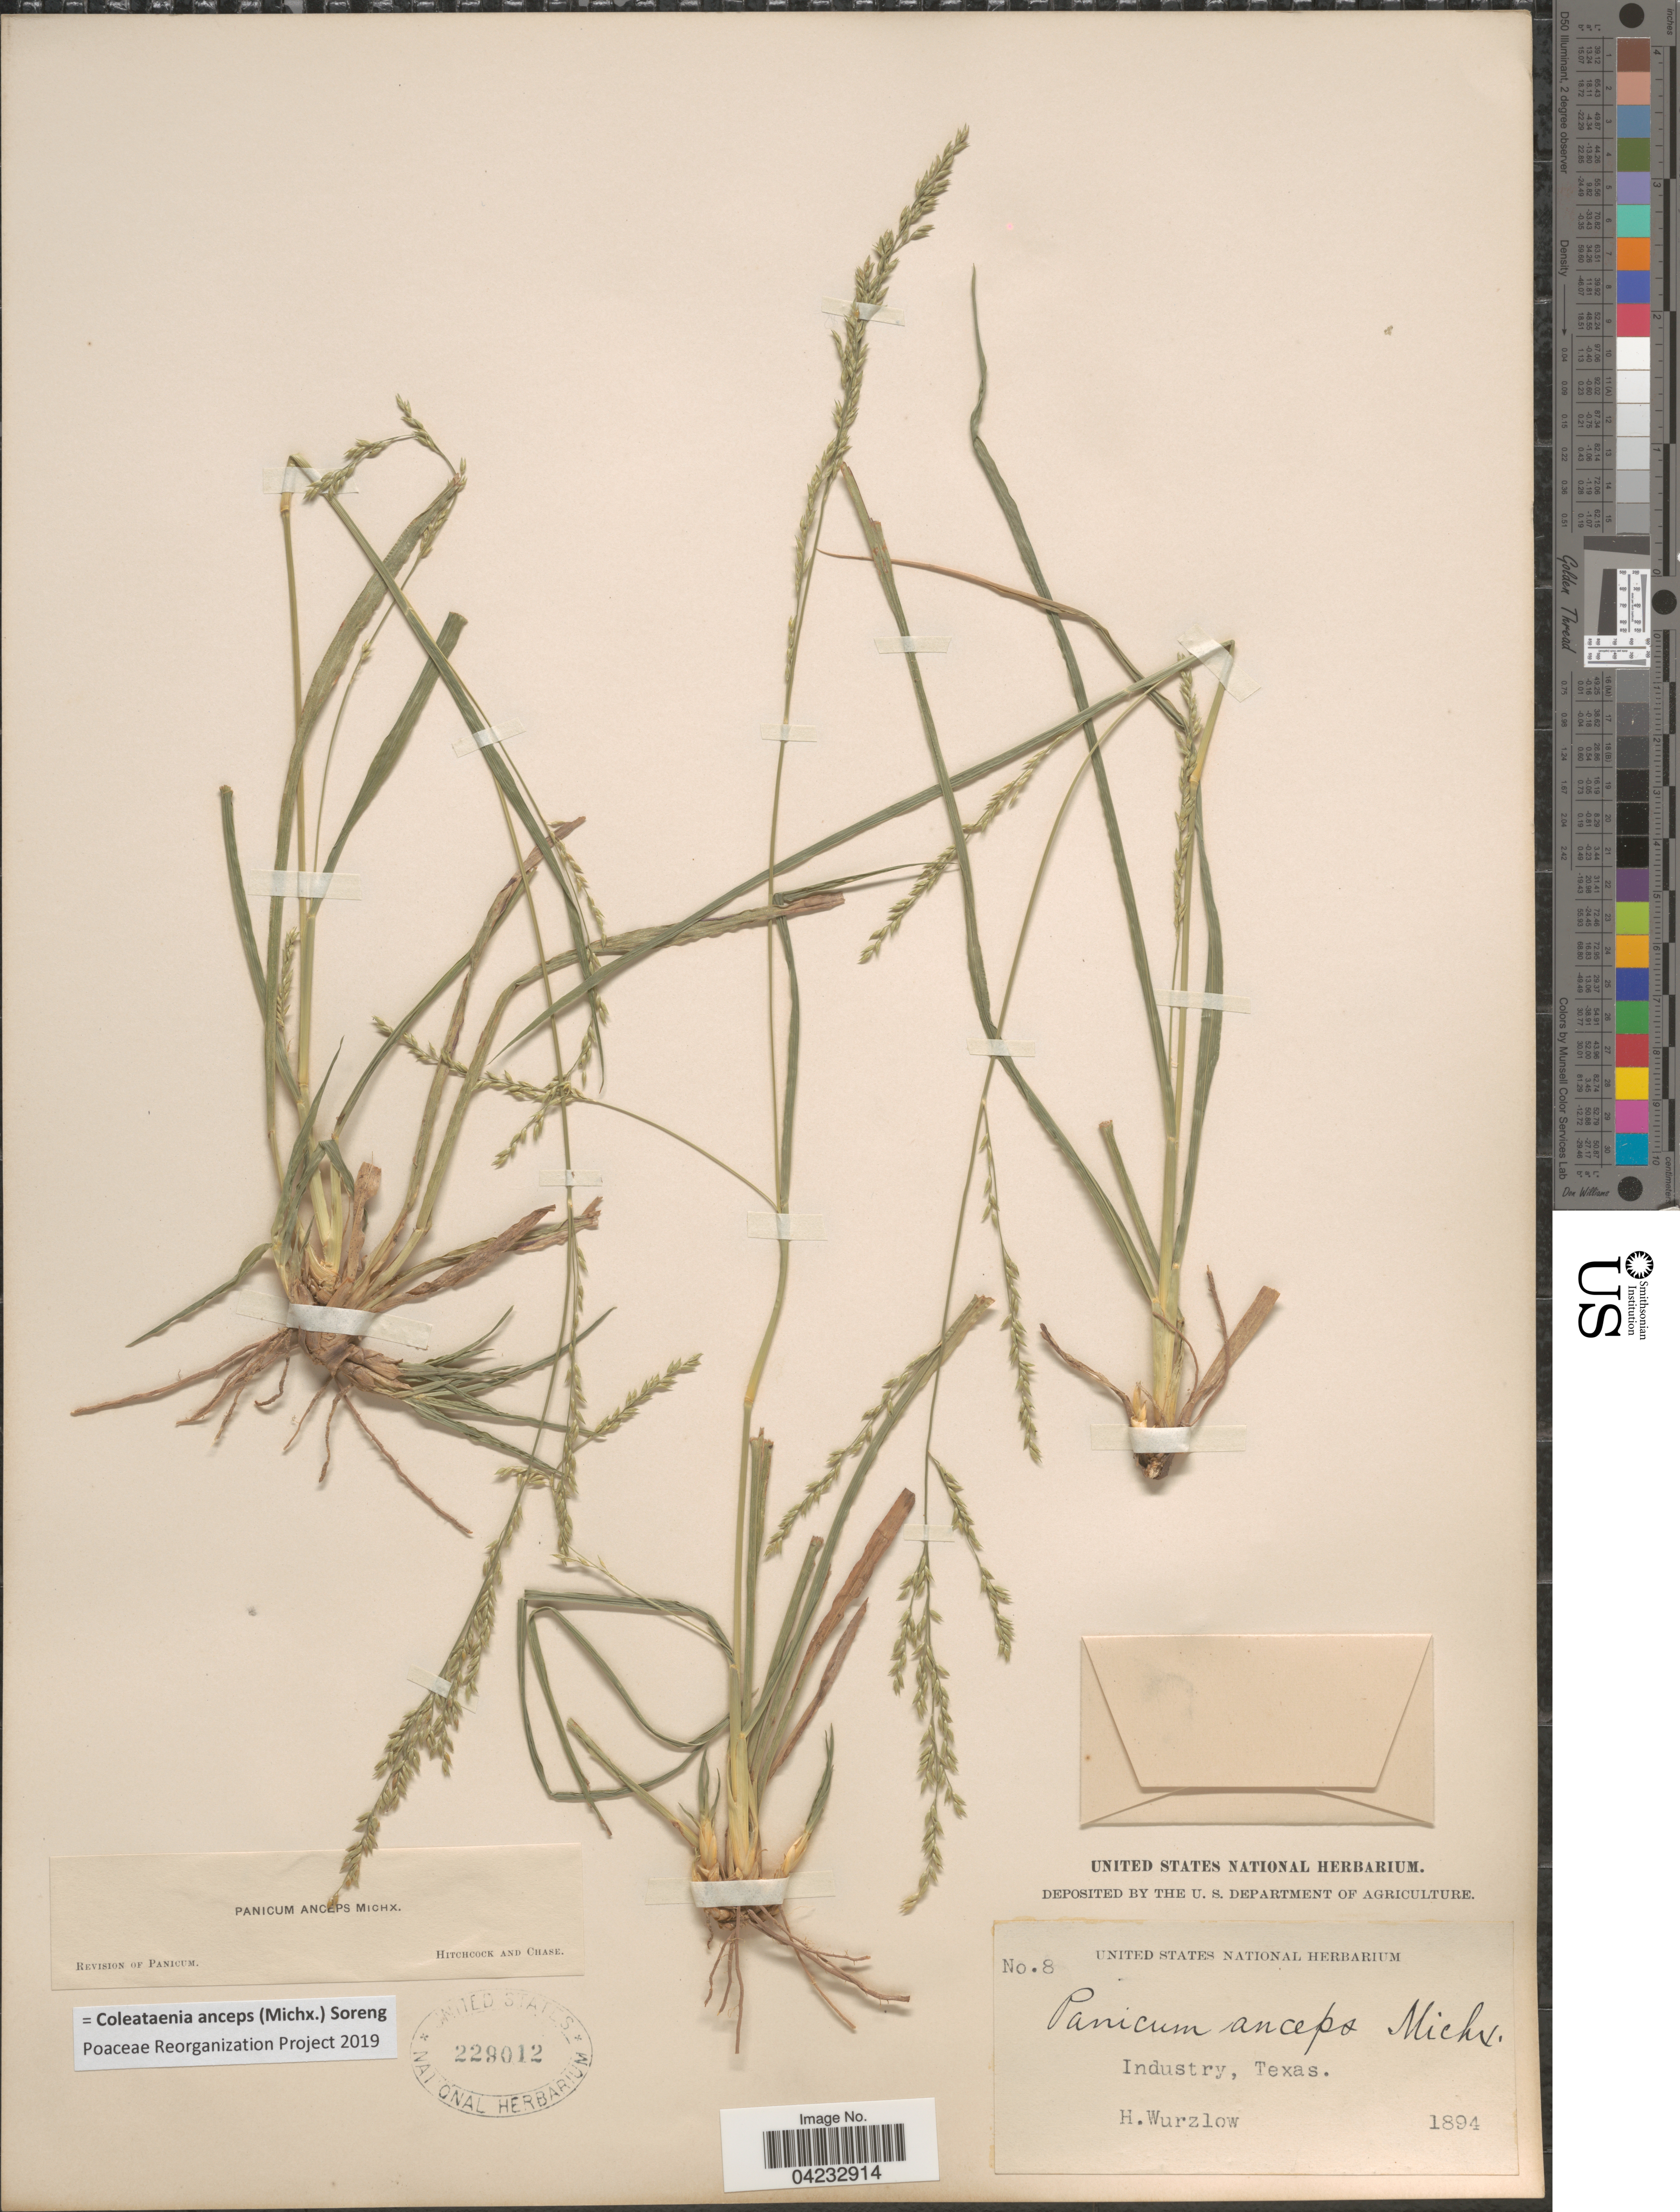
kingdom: Plantae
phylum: Tracheophyta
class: Liliopsida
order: Poales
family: Poaceae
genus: Coleataenia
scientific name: Coleataenia anceps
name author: (Michx.) Soreng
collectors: H. Wurzlow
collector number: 8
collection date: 1894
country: United States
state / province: Texas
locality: Industry.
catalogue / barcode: US 229012